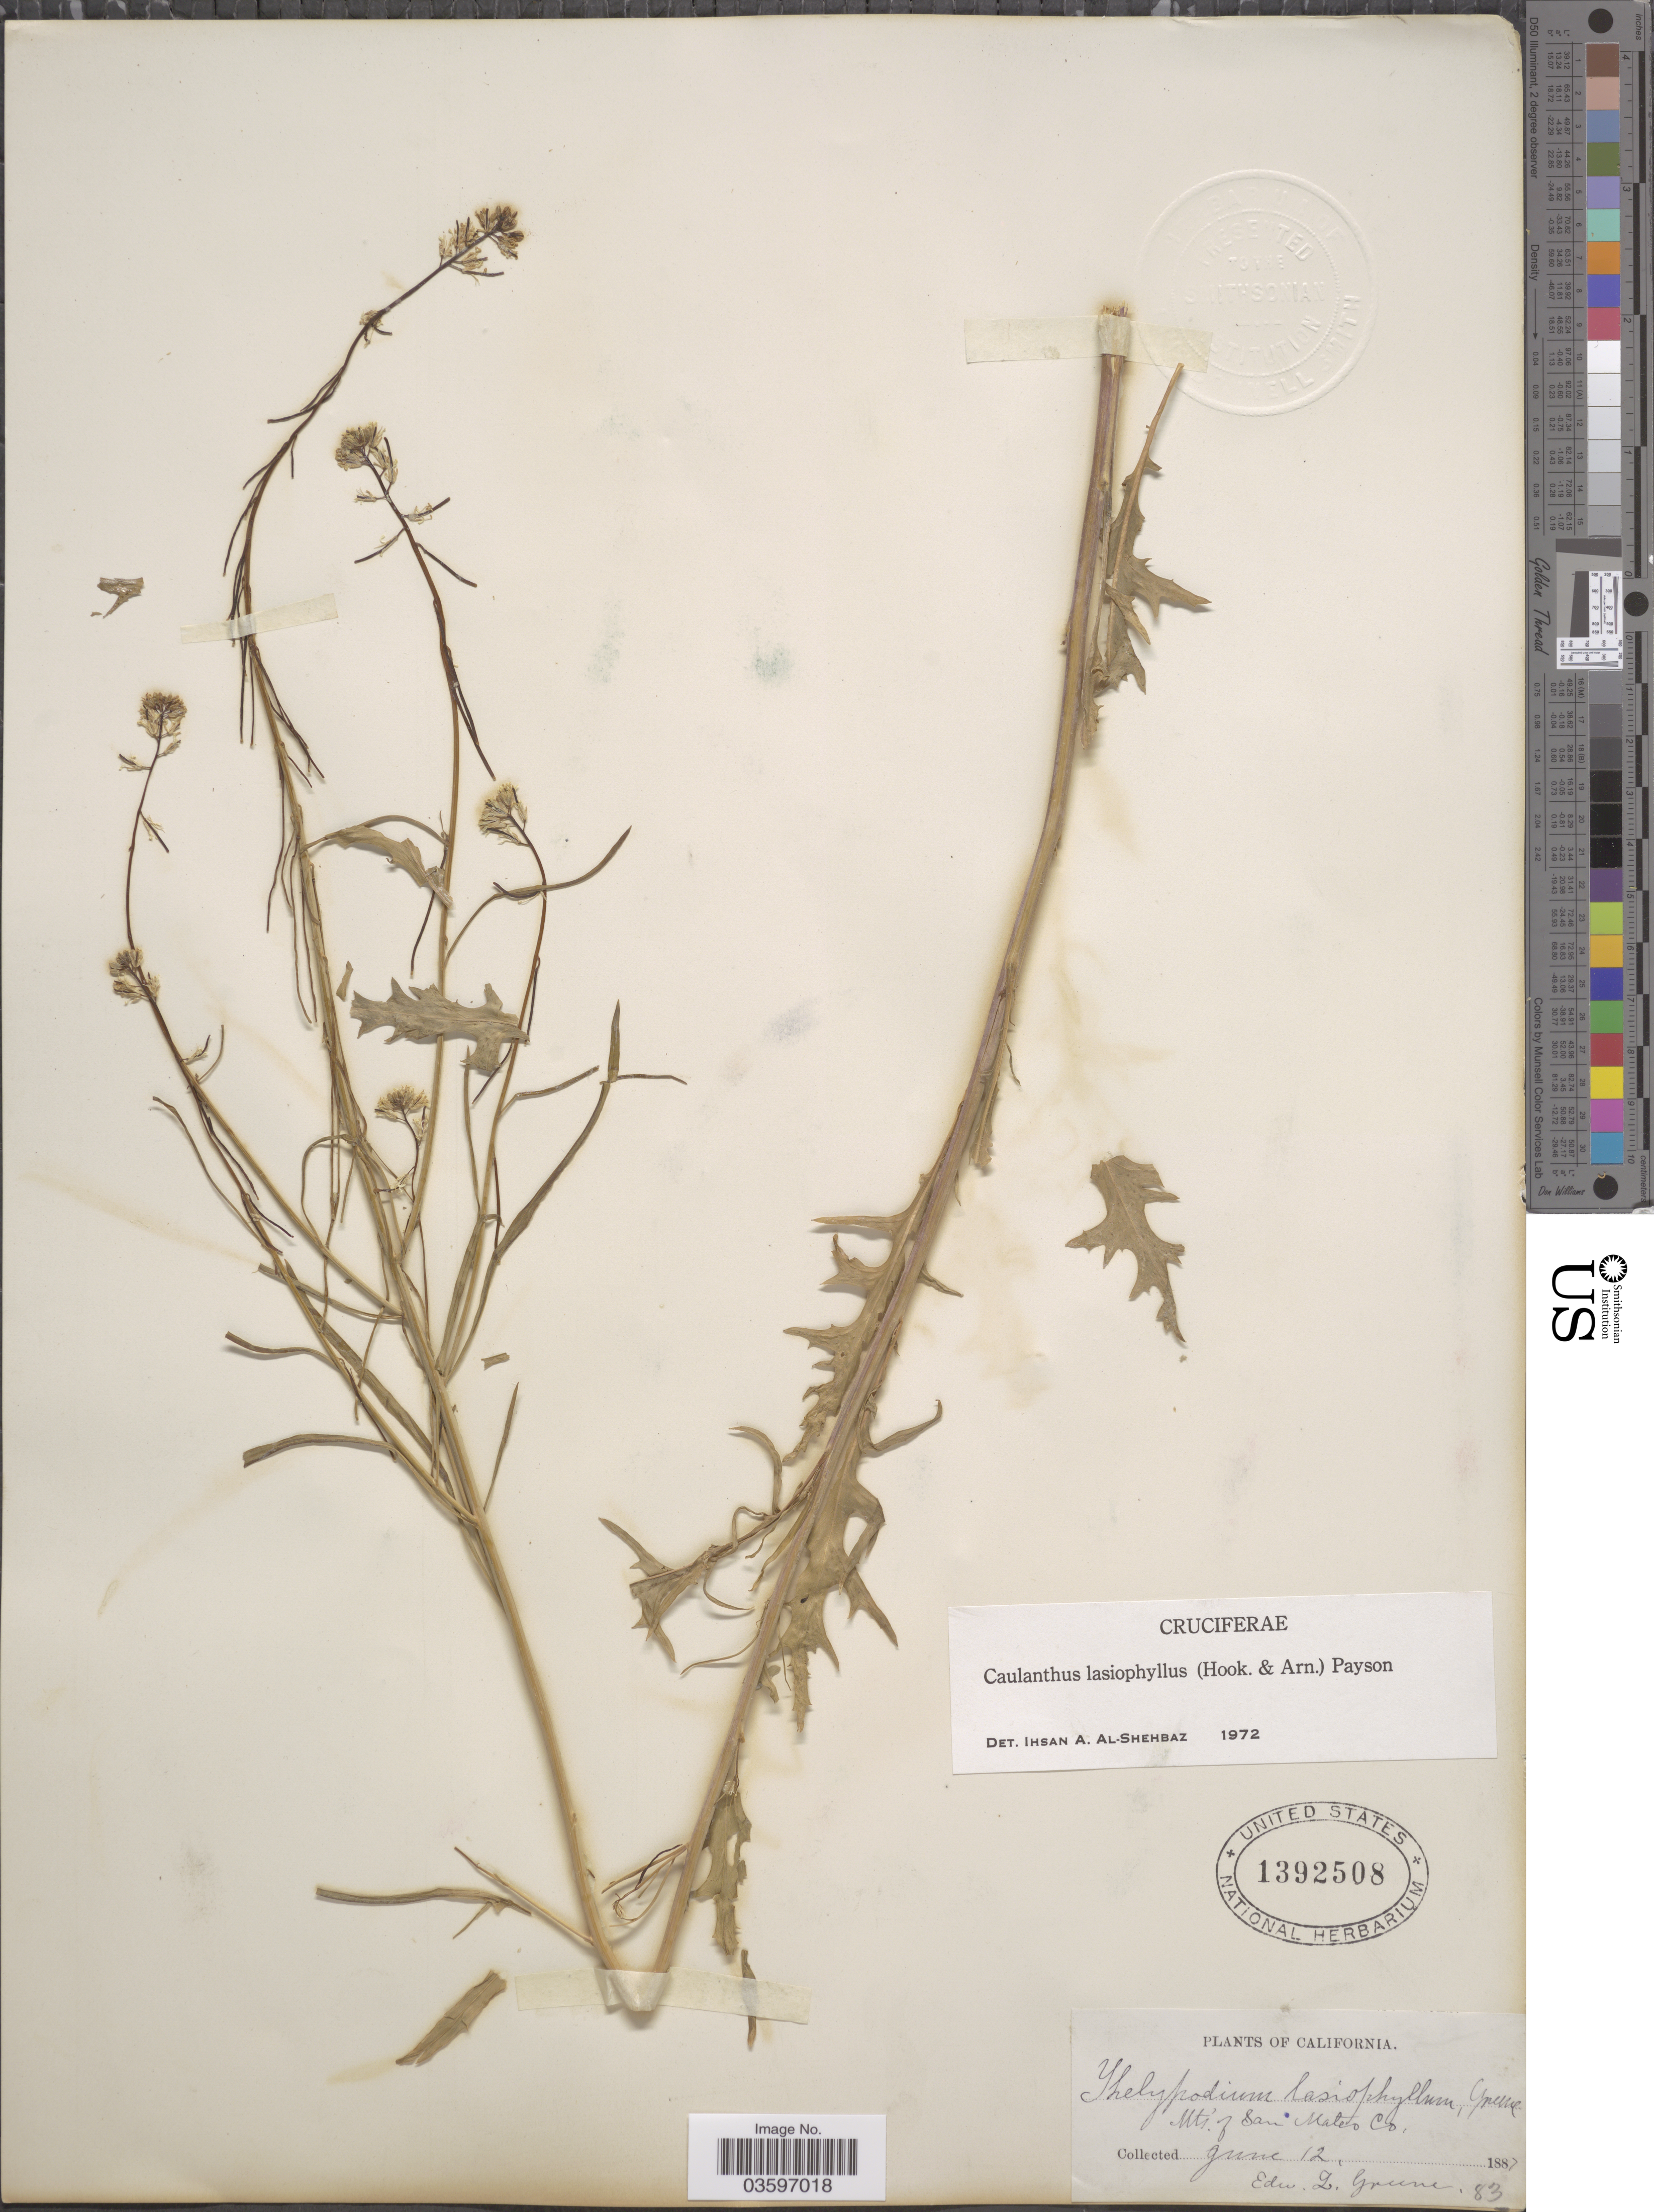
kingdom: Plantae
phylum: Tracheophyta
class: Magnoliopsida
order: Brassicales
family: Brassicaceae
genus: Caulanthus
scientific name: Caulanthus lasiophyllus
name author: (Hook. & Arn.) Payson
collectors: E. L. Greene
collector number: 83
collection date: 1887-06-12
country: United States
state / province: California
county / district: San Mateo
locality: Mts of San Mateo Co.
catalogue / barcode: US 1392508